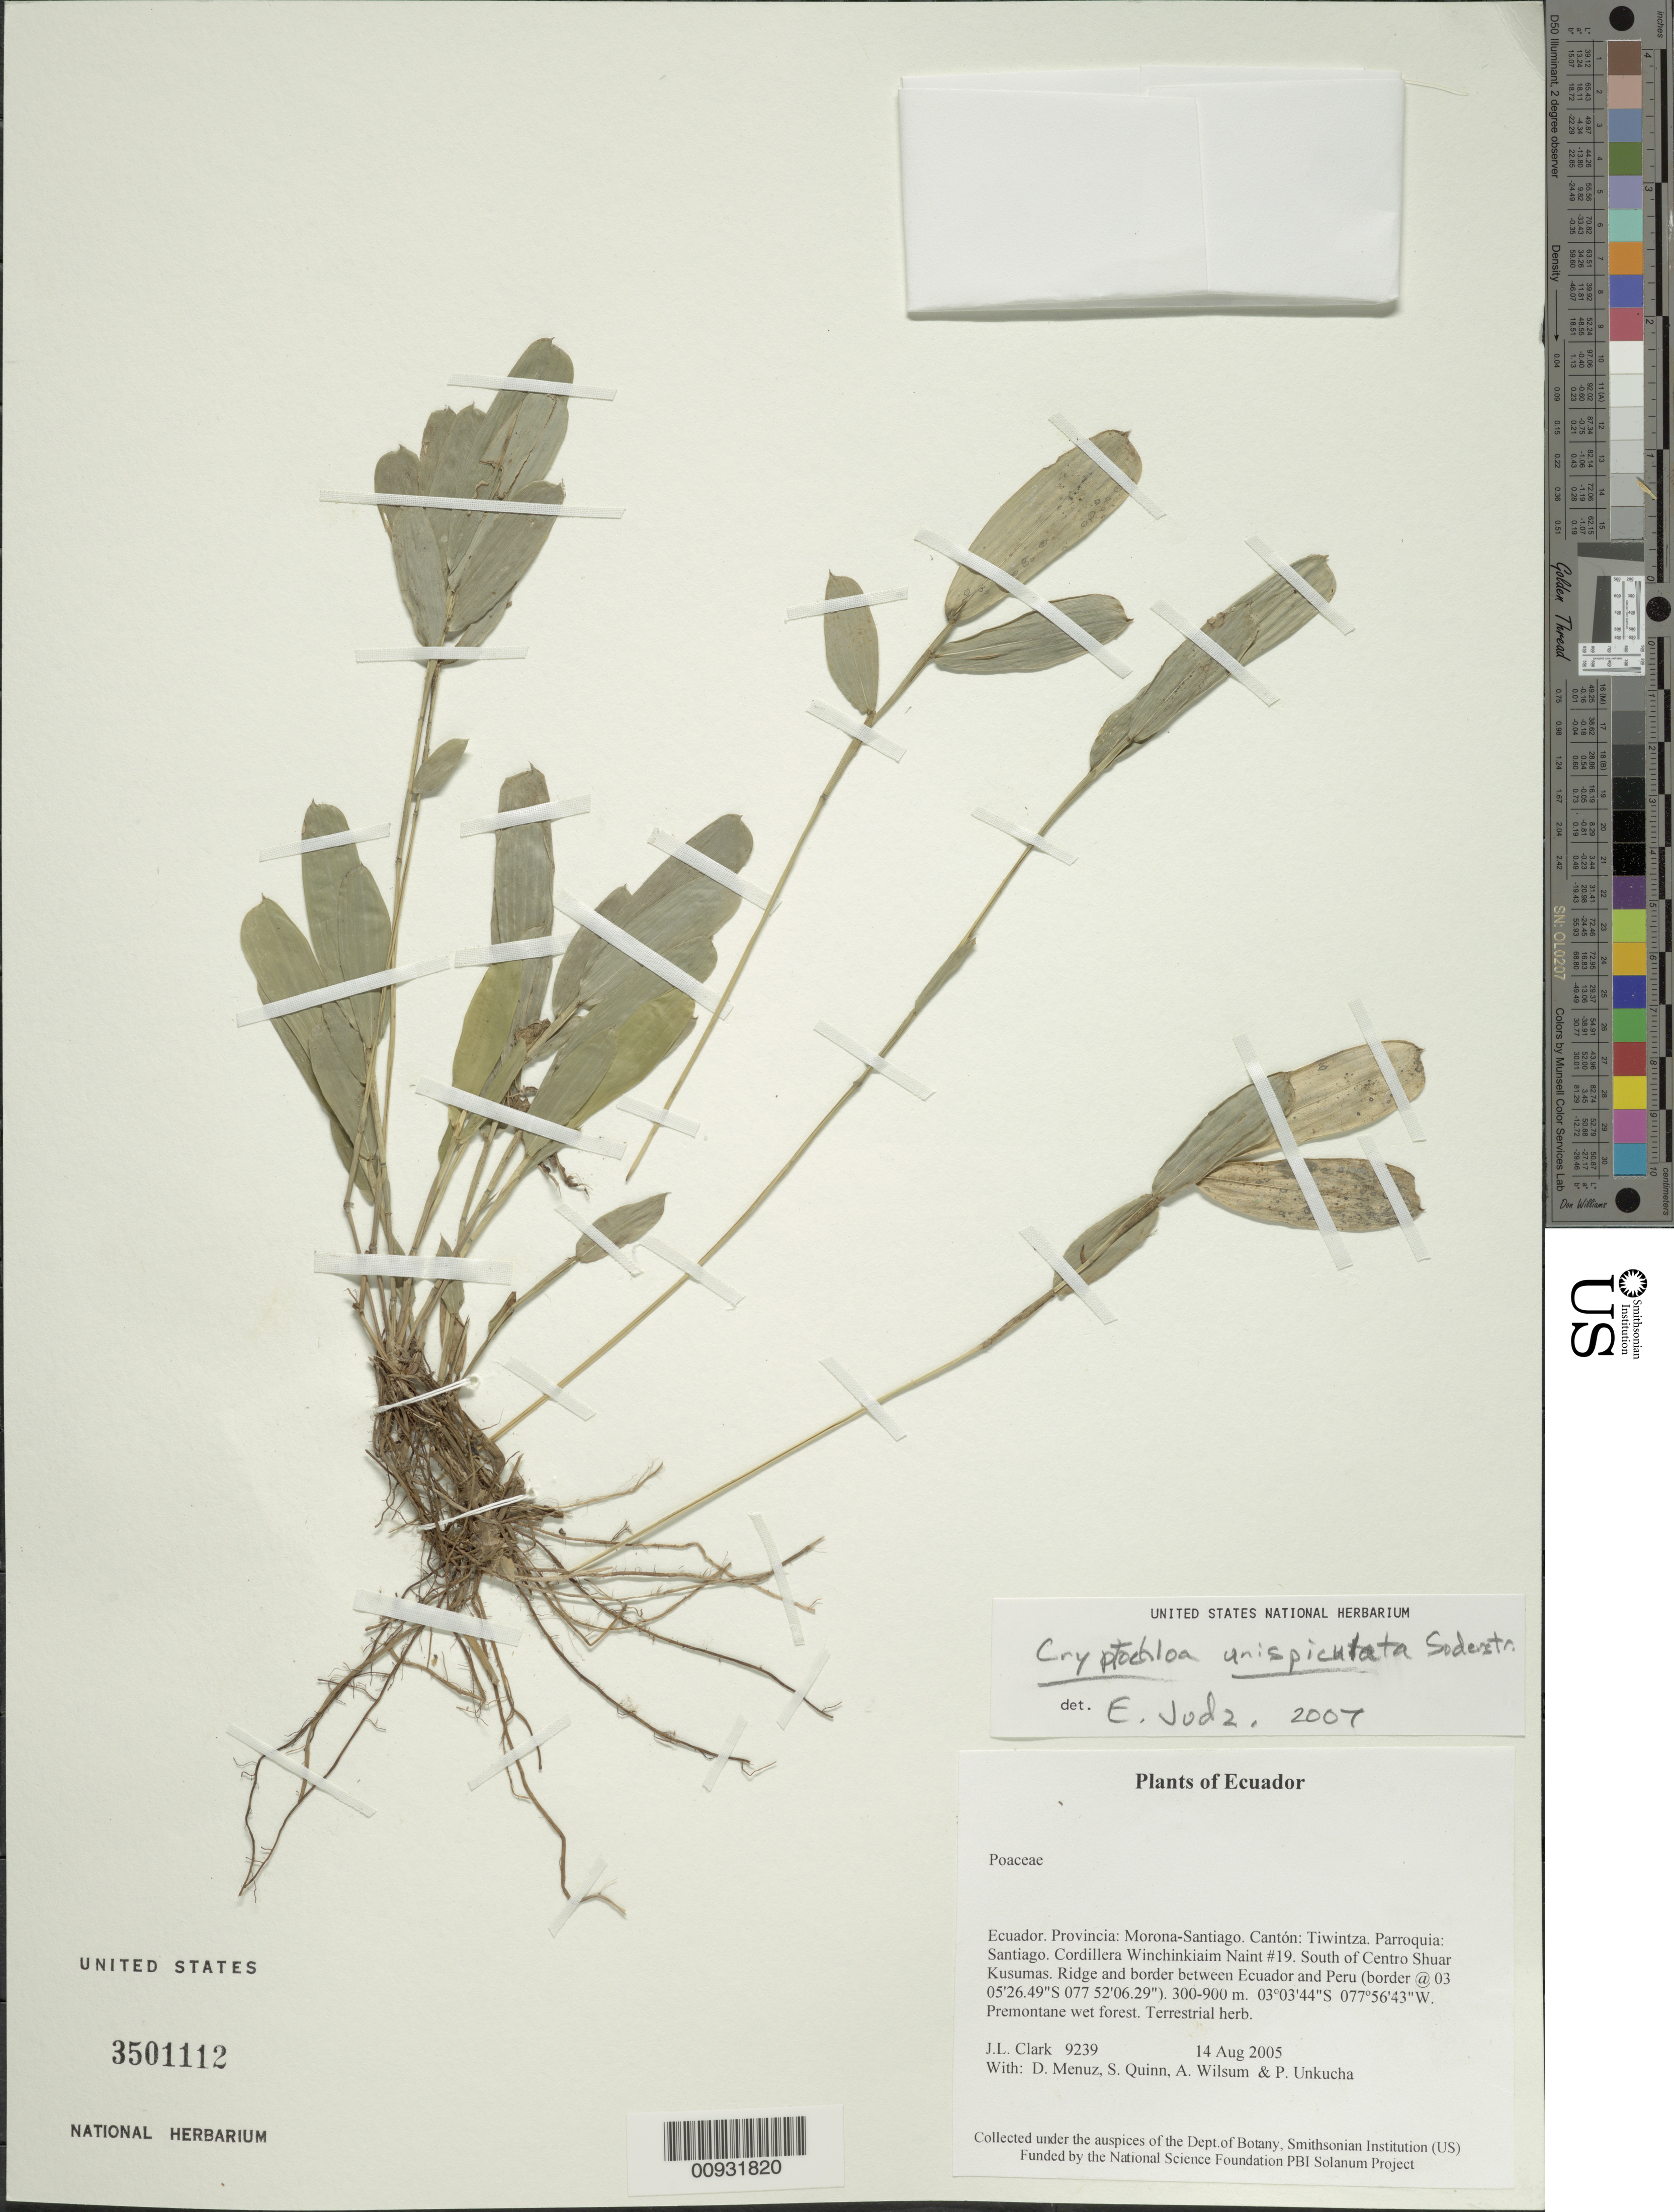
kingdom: Plantae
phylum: Tracheophyta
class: Liliopsida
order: Poales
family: Poaceae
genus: Cryptochloa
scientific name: Cryptochloa unispiculata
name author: Soderstr.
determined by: Judziewicz, E. J.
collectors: J. L. Clark, D. Menuz, S. Quinn, A. Wilsum & P. Unkucha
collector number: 9239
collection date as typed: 14 Aug 2005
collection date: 2005-08-14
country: Ecuador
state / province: Morona-Santiago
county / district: Tiwintza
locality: Parroquia: Santiago. Cordillera Winchinkiaim Naint #19. South of Centro Shuar Kusumas. Ridge and border between Ecuador and Peru (border @ 03°05'26.49"S 077°52'06.29").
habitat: Premontane wet forest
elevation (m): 300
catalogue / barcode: US 3501112